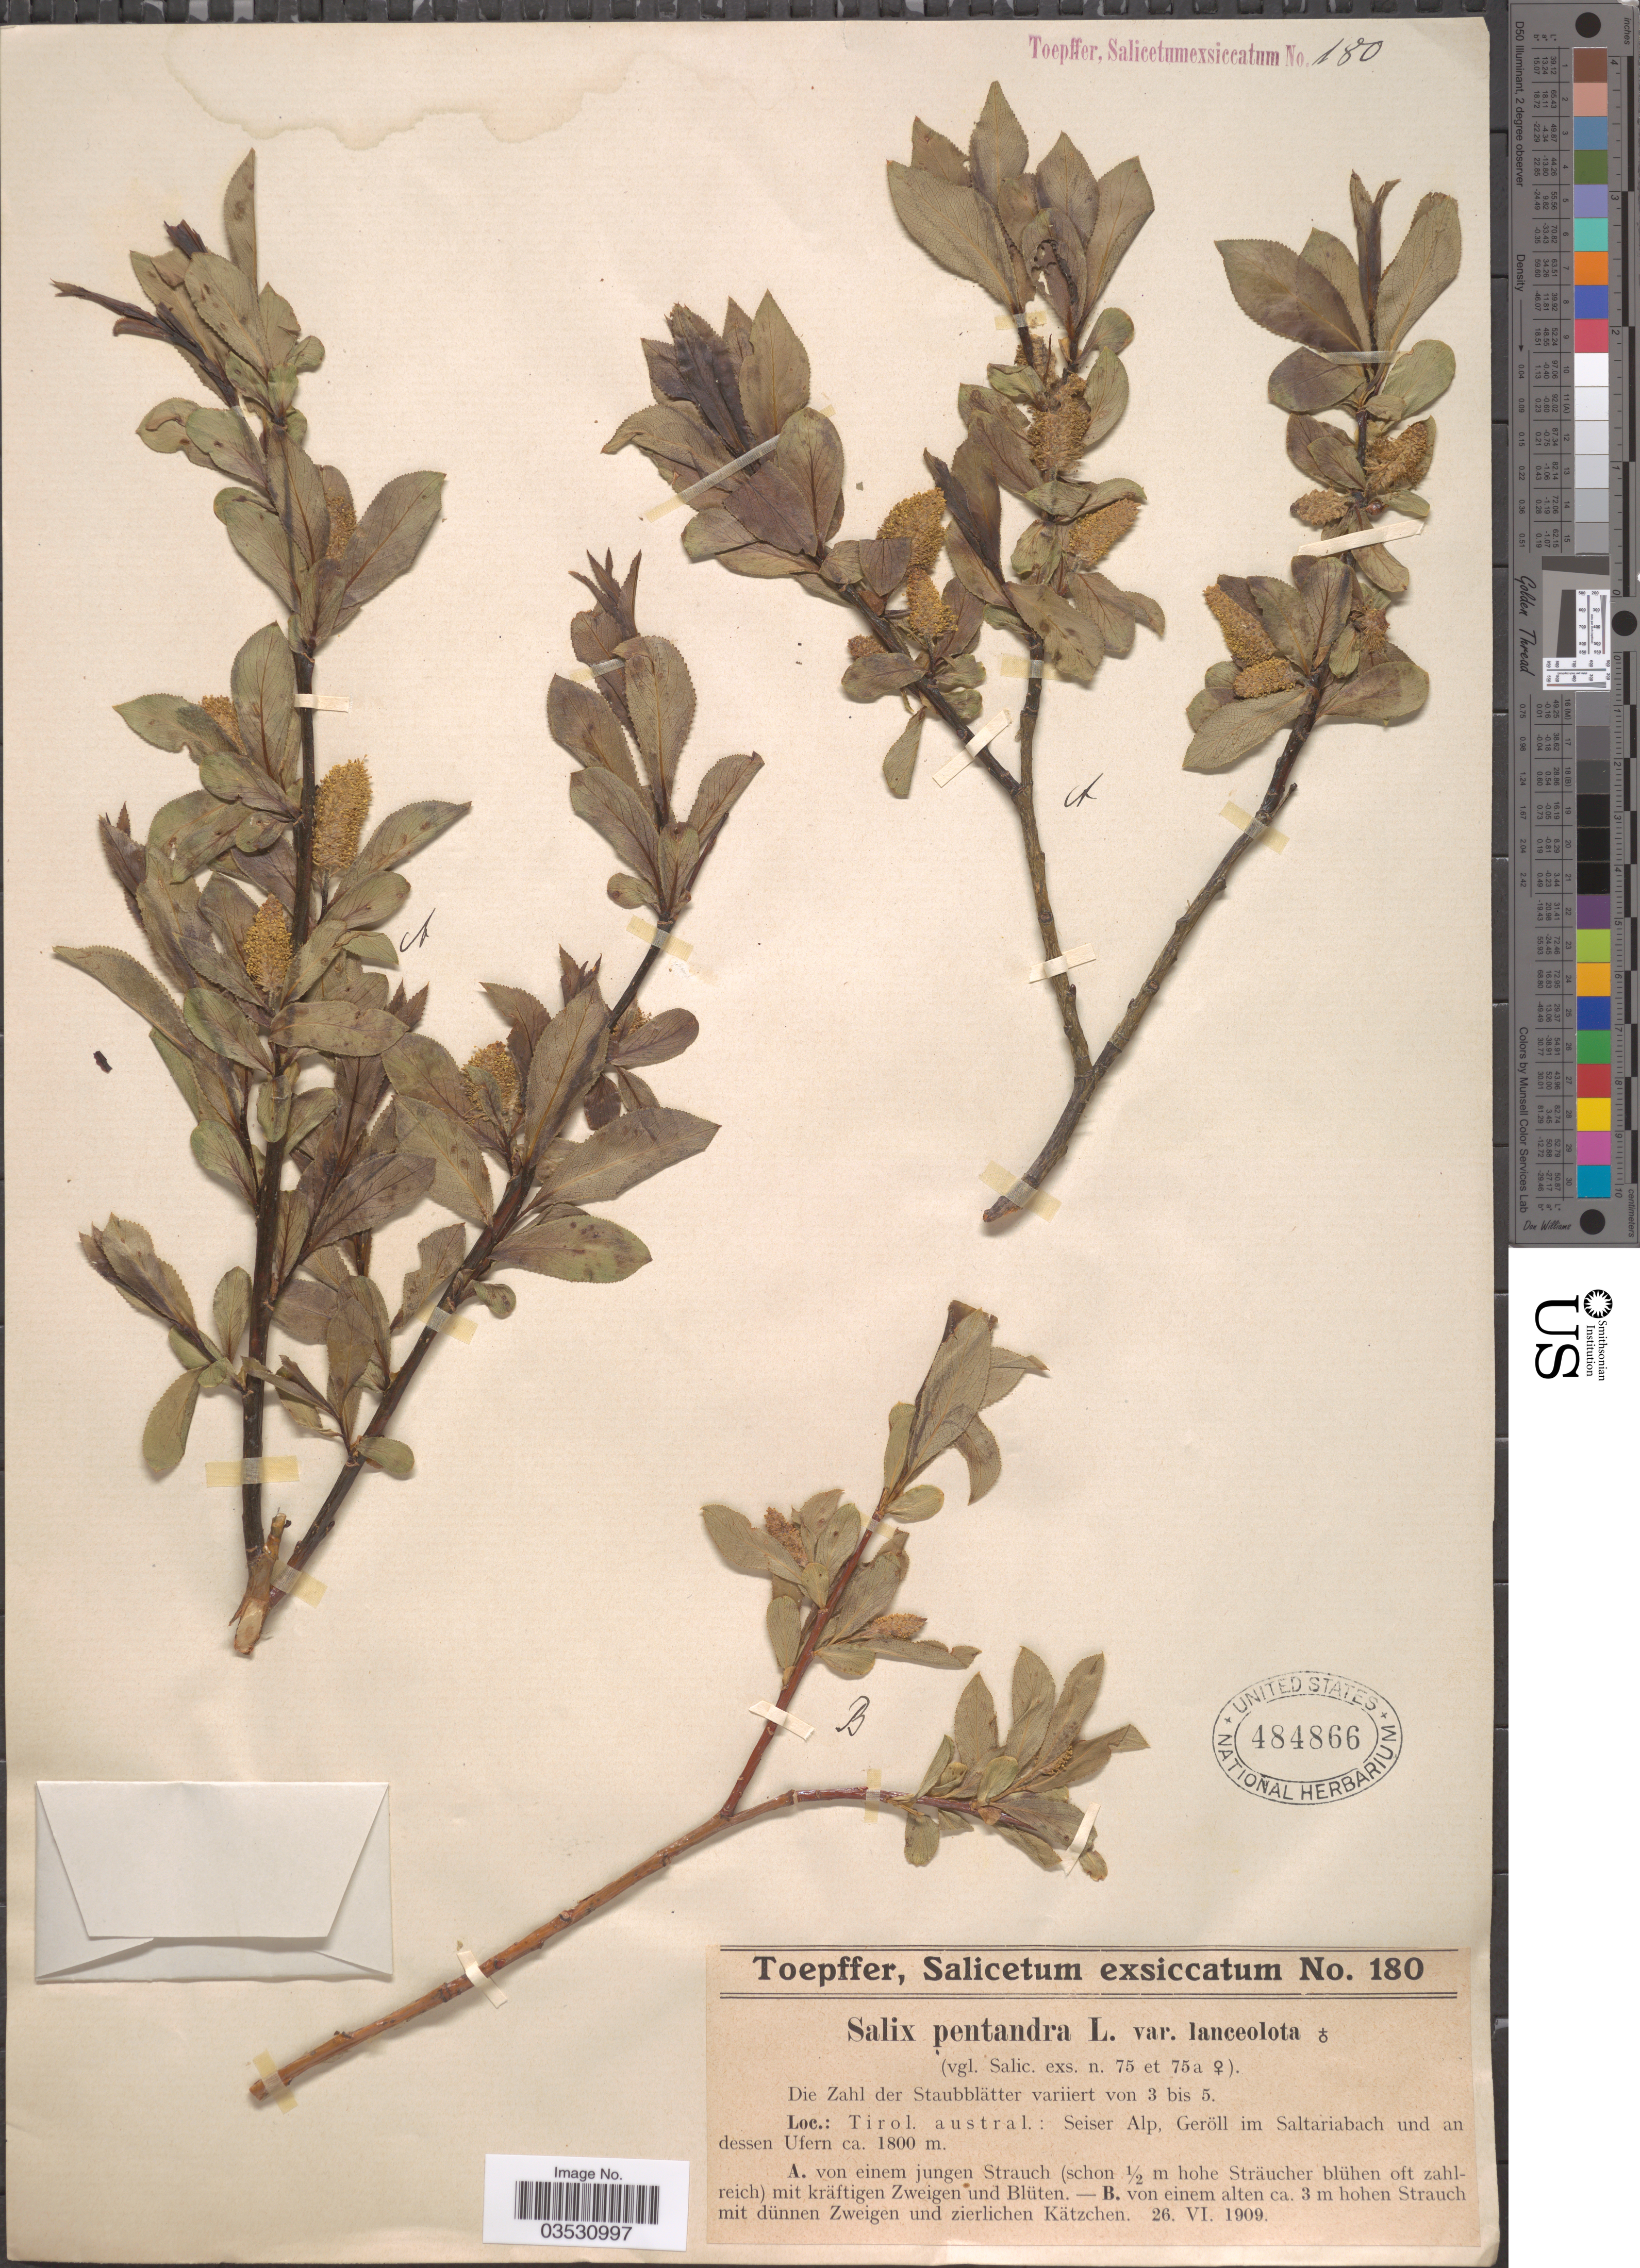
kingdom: Plantae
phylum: Tracheophyta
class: Magnoliopsida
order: Malpighiales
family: Salicaceae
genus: Salix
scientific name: Salix pentandra var. lanceolata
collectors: A. Toepffer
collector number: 180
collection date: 1909-06-26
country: Austria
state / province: Styria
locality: Austral.: Seiser Alp, Geröll im Saltariabach und an dessen Ufern.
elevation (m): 1800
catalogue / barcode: US 484866